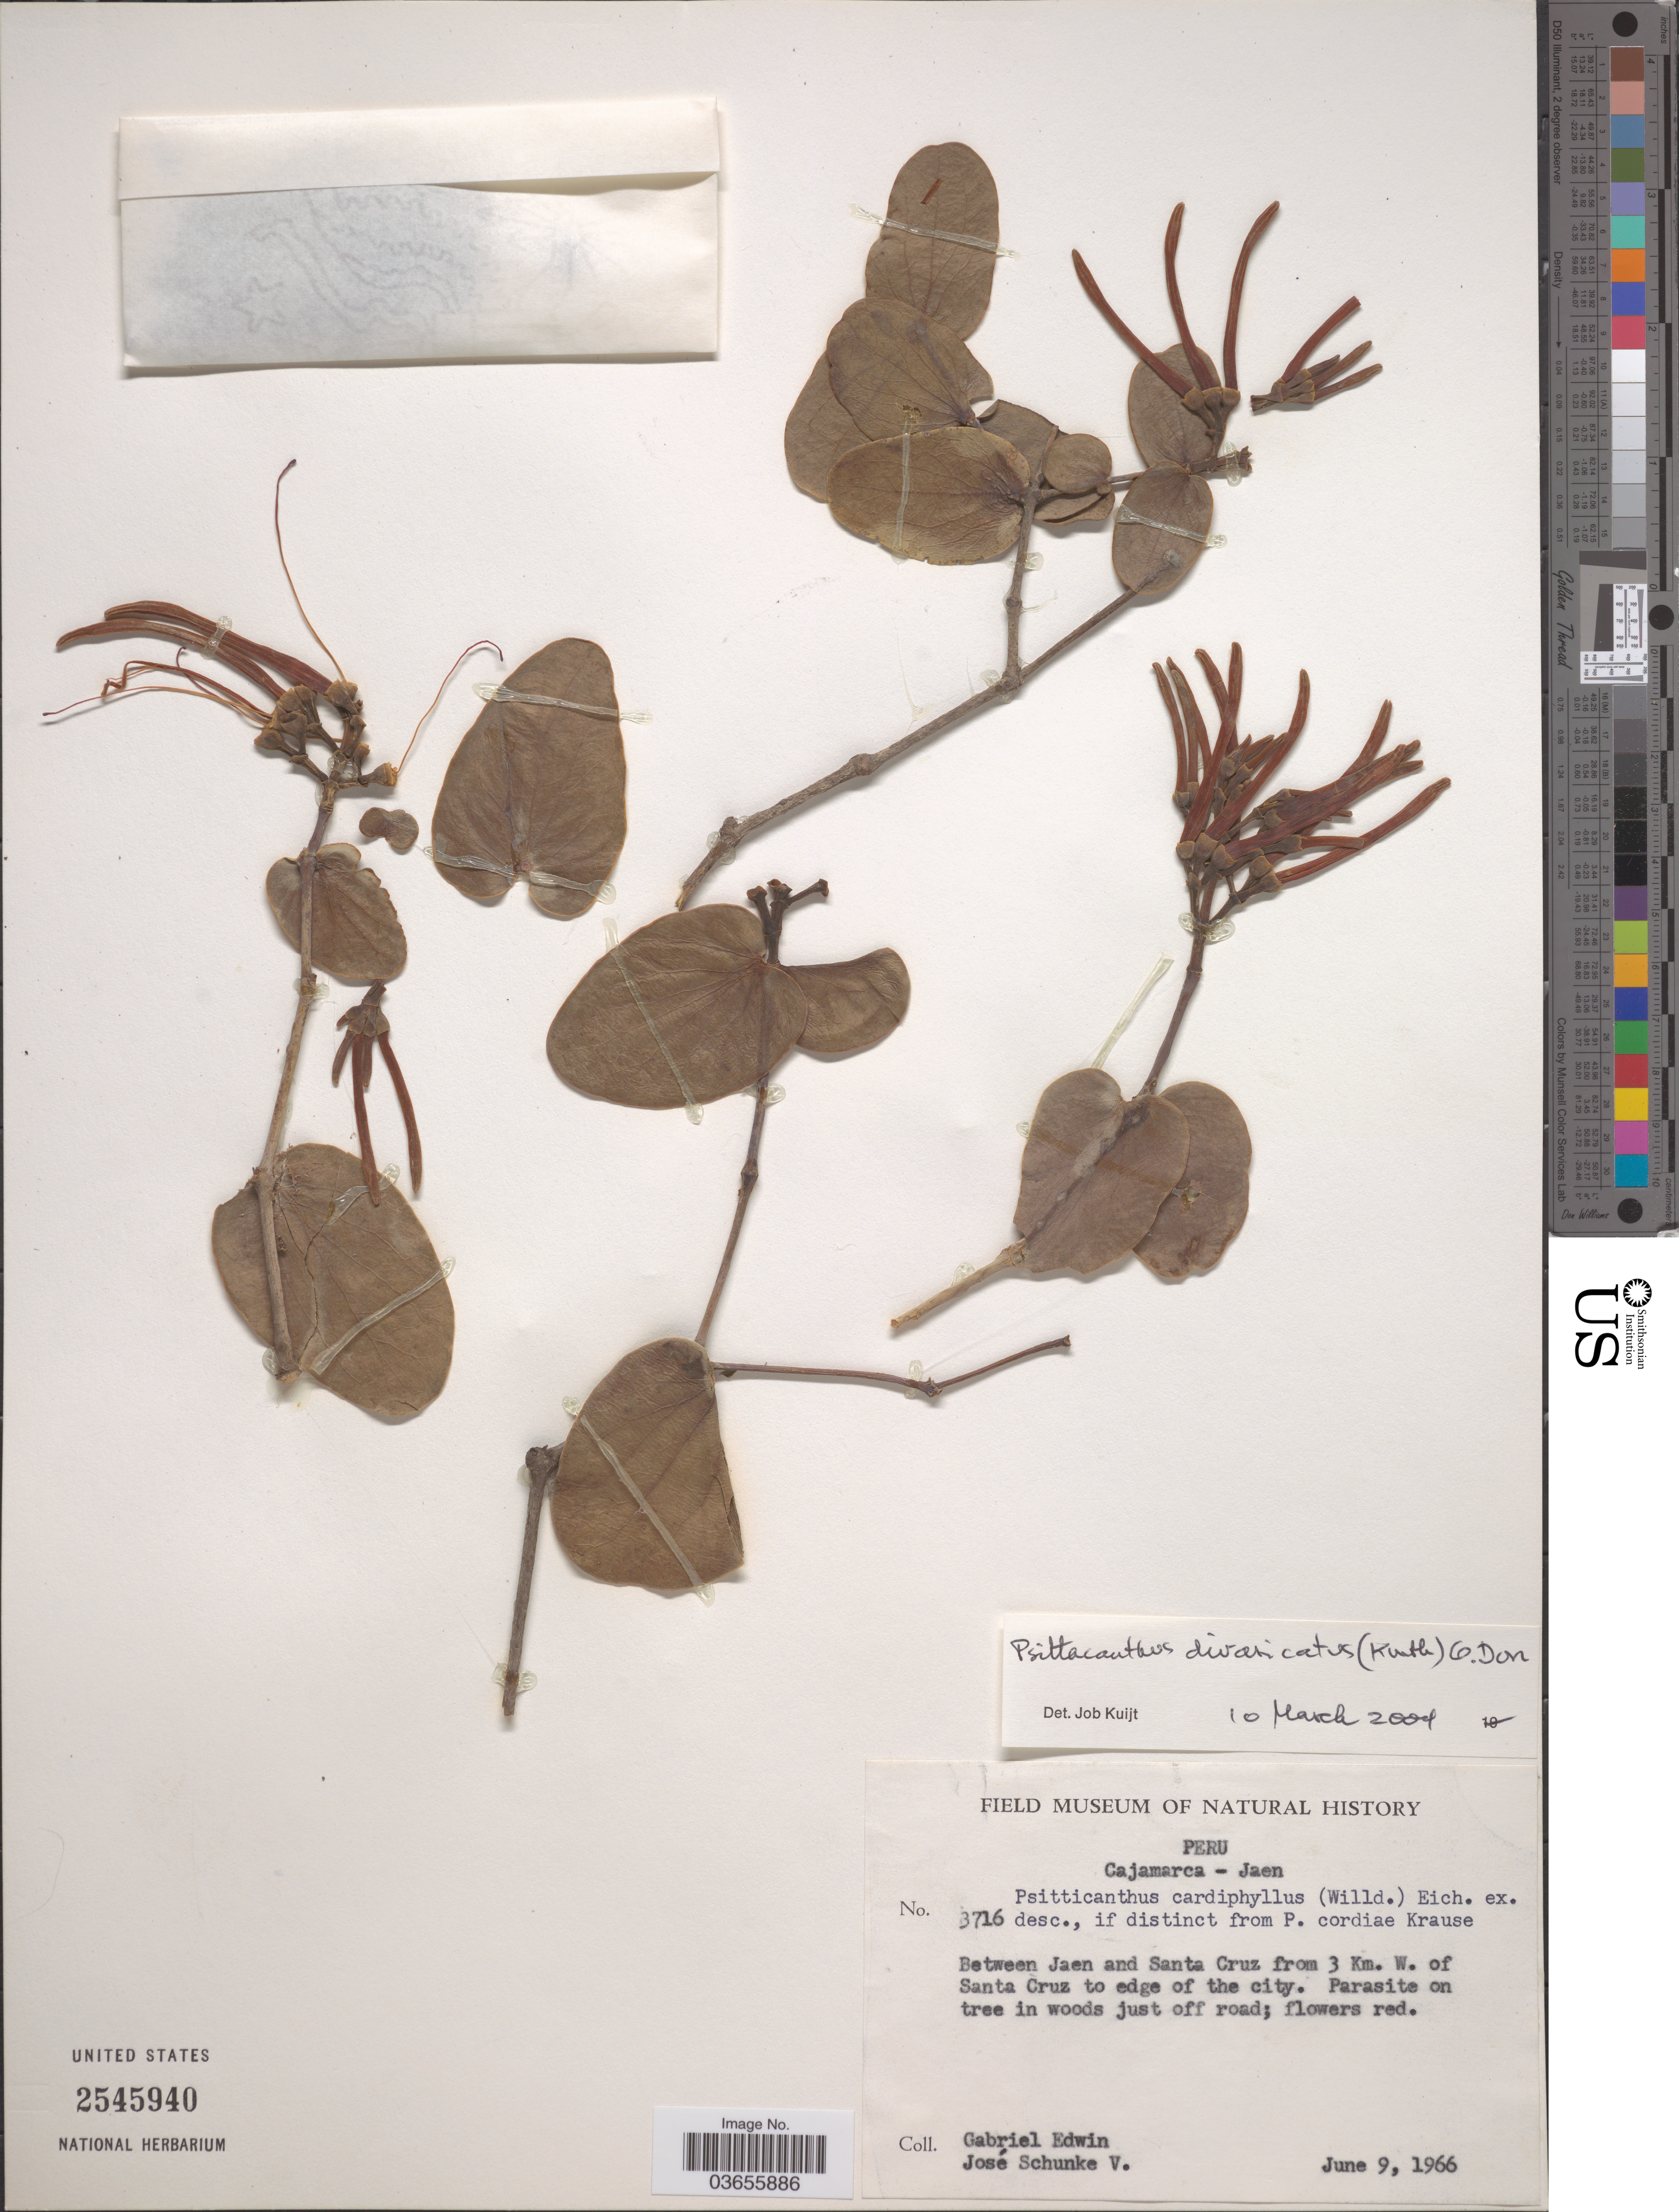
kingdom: Plantae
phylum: Tracheophyta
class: Magnoliopsida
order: Santalales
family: Loranthaceae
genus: Psittacanthus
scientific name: Psittacanthus divaricatus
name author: (Kunth) G. Don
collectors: G. Edwin & J. Schunke Vigo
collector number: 3716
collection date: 1966-06-09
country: Peru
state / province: Cajamarca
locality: Jaen. Between Jaen and Santa Cruz from 3 Km. W. of Santa Cruz to edge of the city.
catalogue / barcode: US 2545940